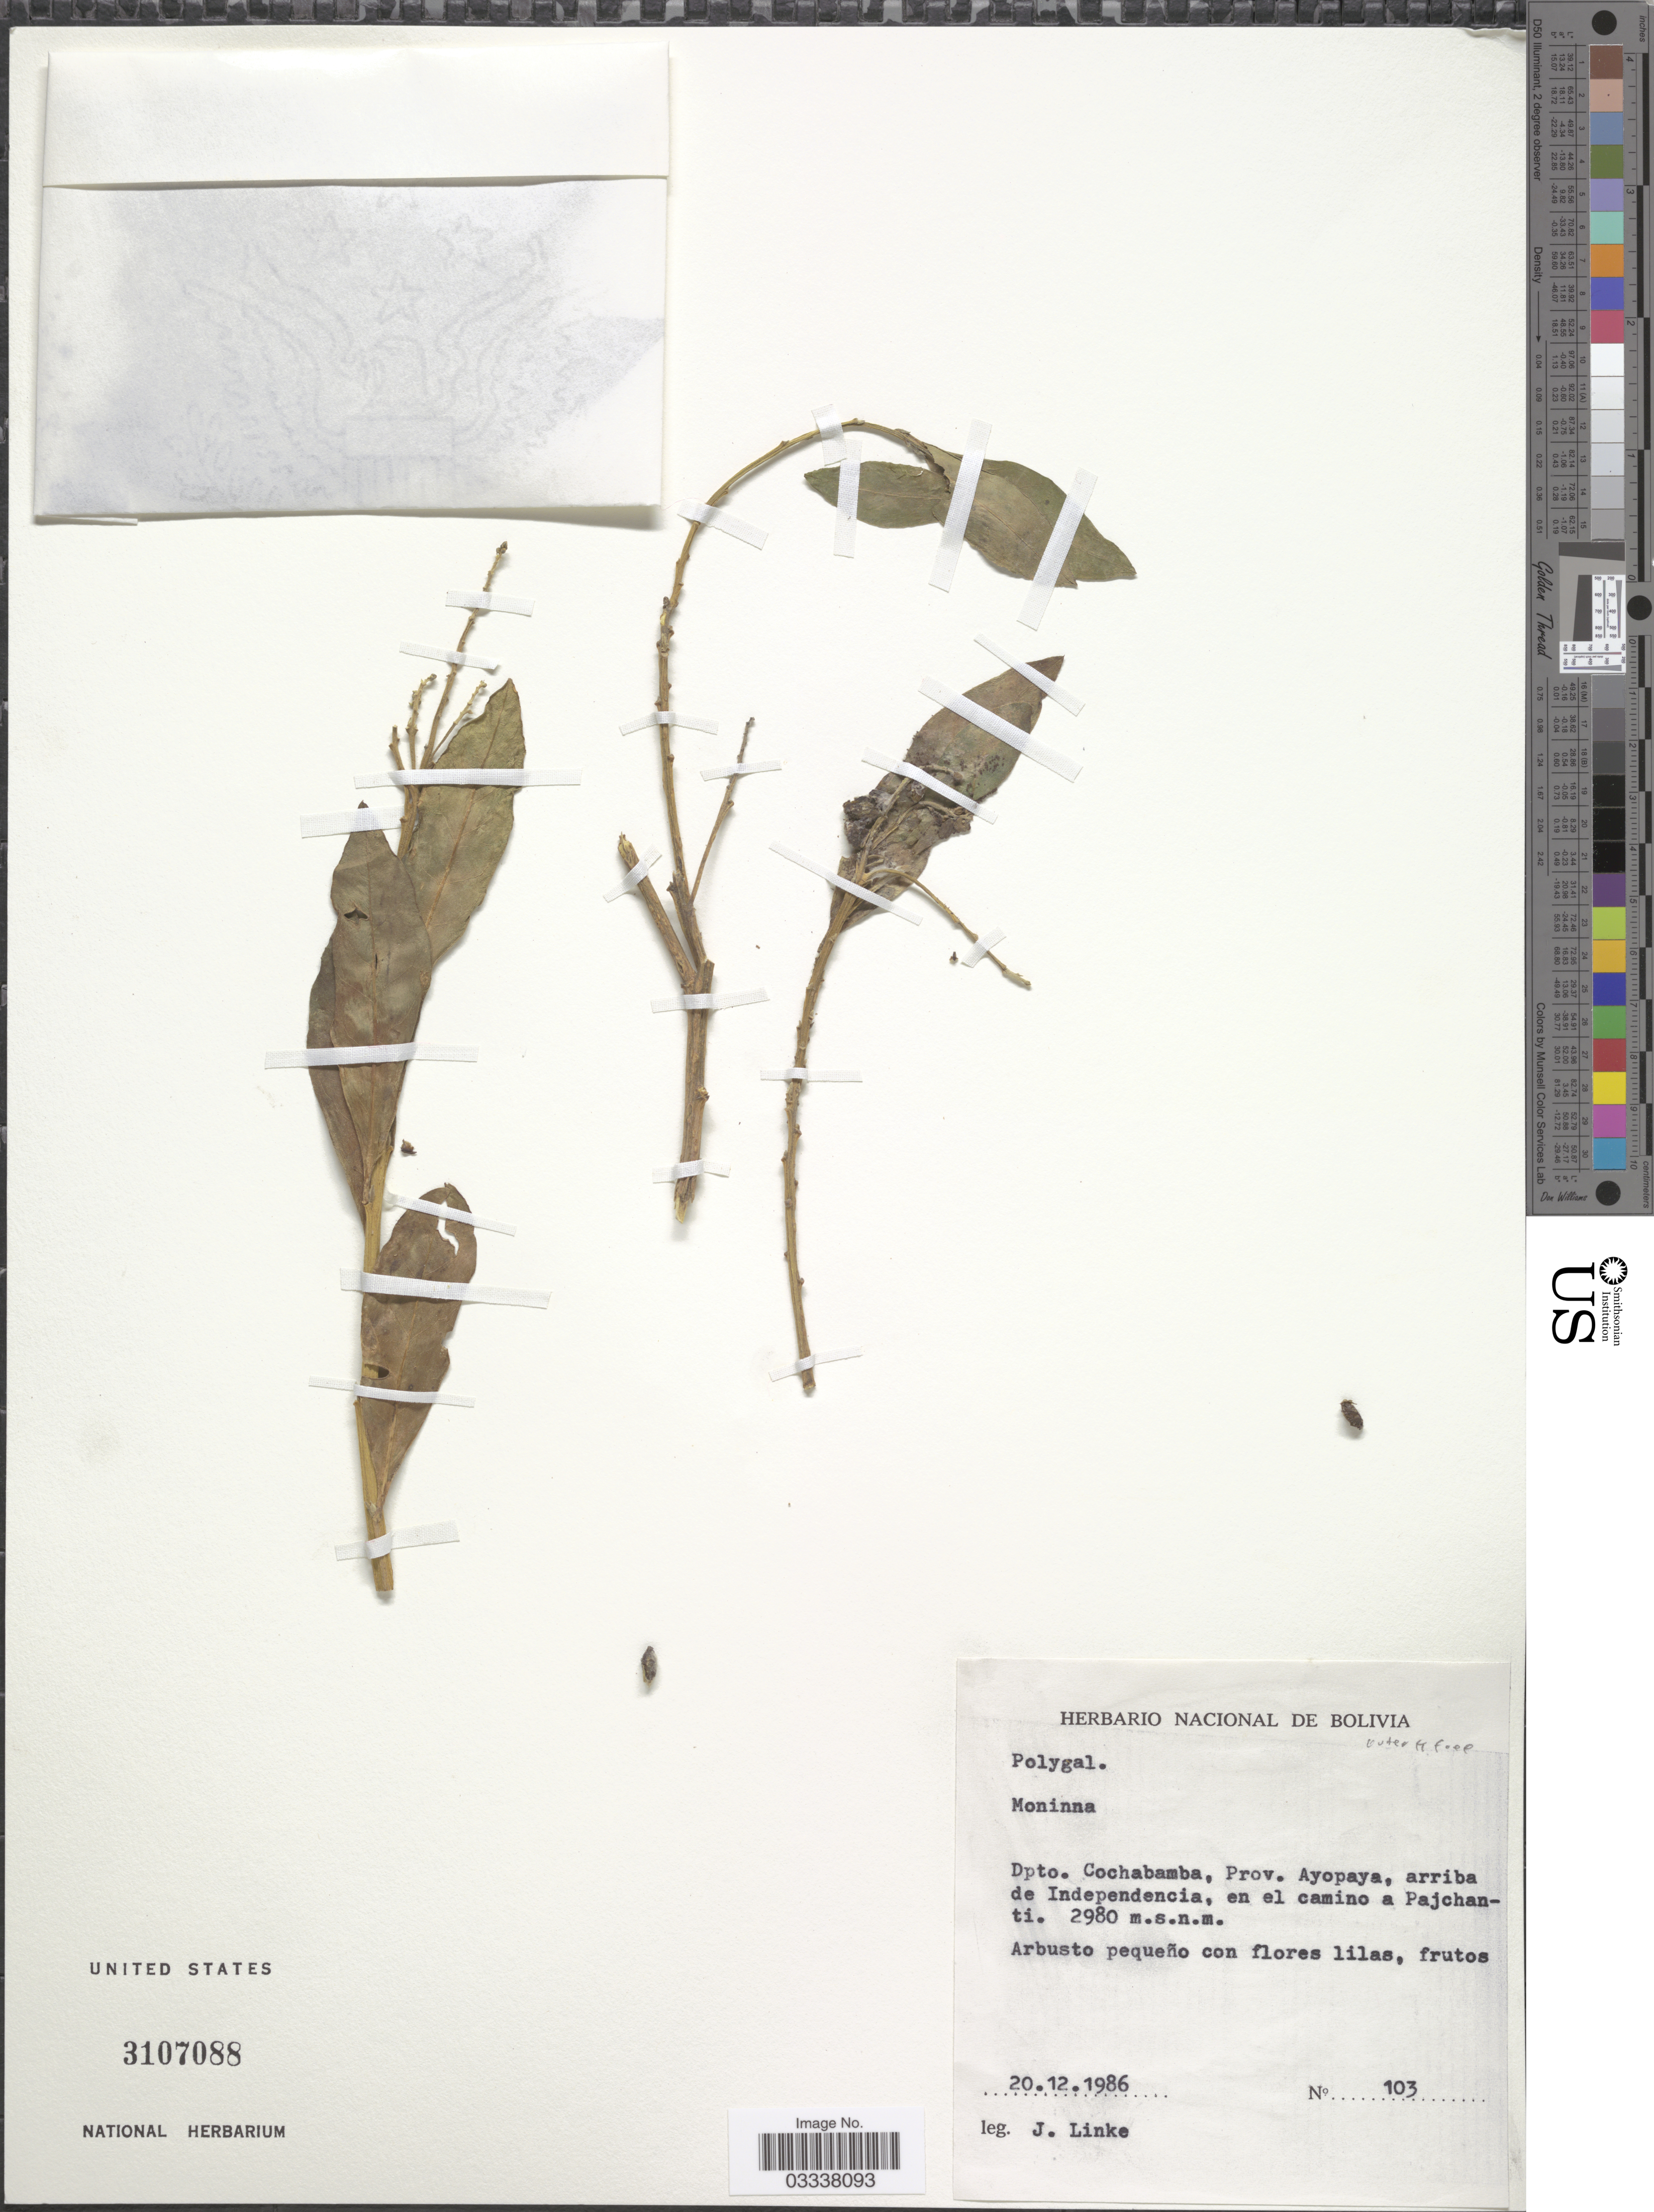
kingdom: Plantae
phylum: Tracheophyta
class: Magnoliopsida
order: Fabales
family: Polygalaceae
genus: Monnina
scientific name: Monnina sp.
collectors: J. Linke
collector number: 103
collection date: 1986-12-20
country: Bolivia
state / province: Cochabamba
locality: Dpto. Cochabamba, Prov. Ayopaya, arriba de Independencia, en el camino a Pajchanti.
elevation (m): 2980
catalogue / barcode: US 3107088